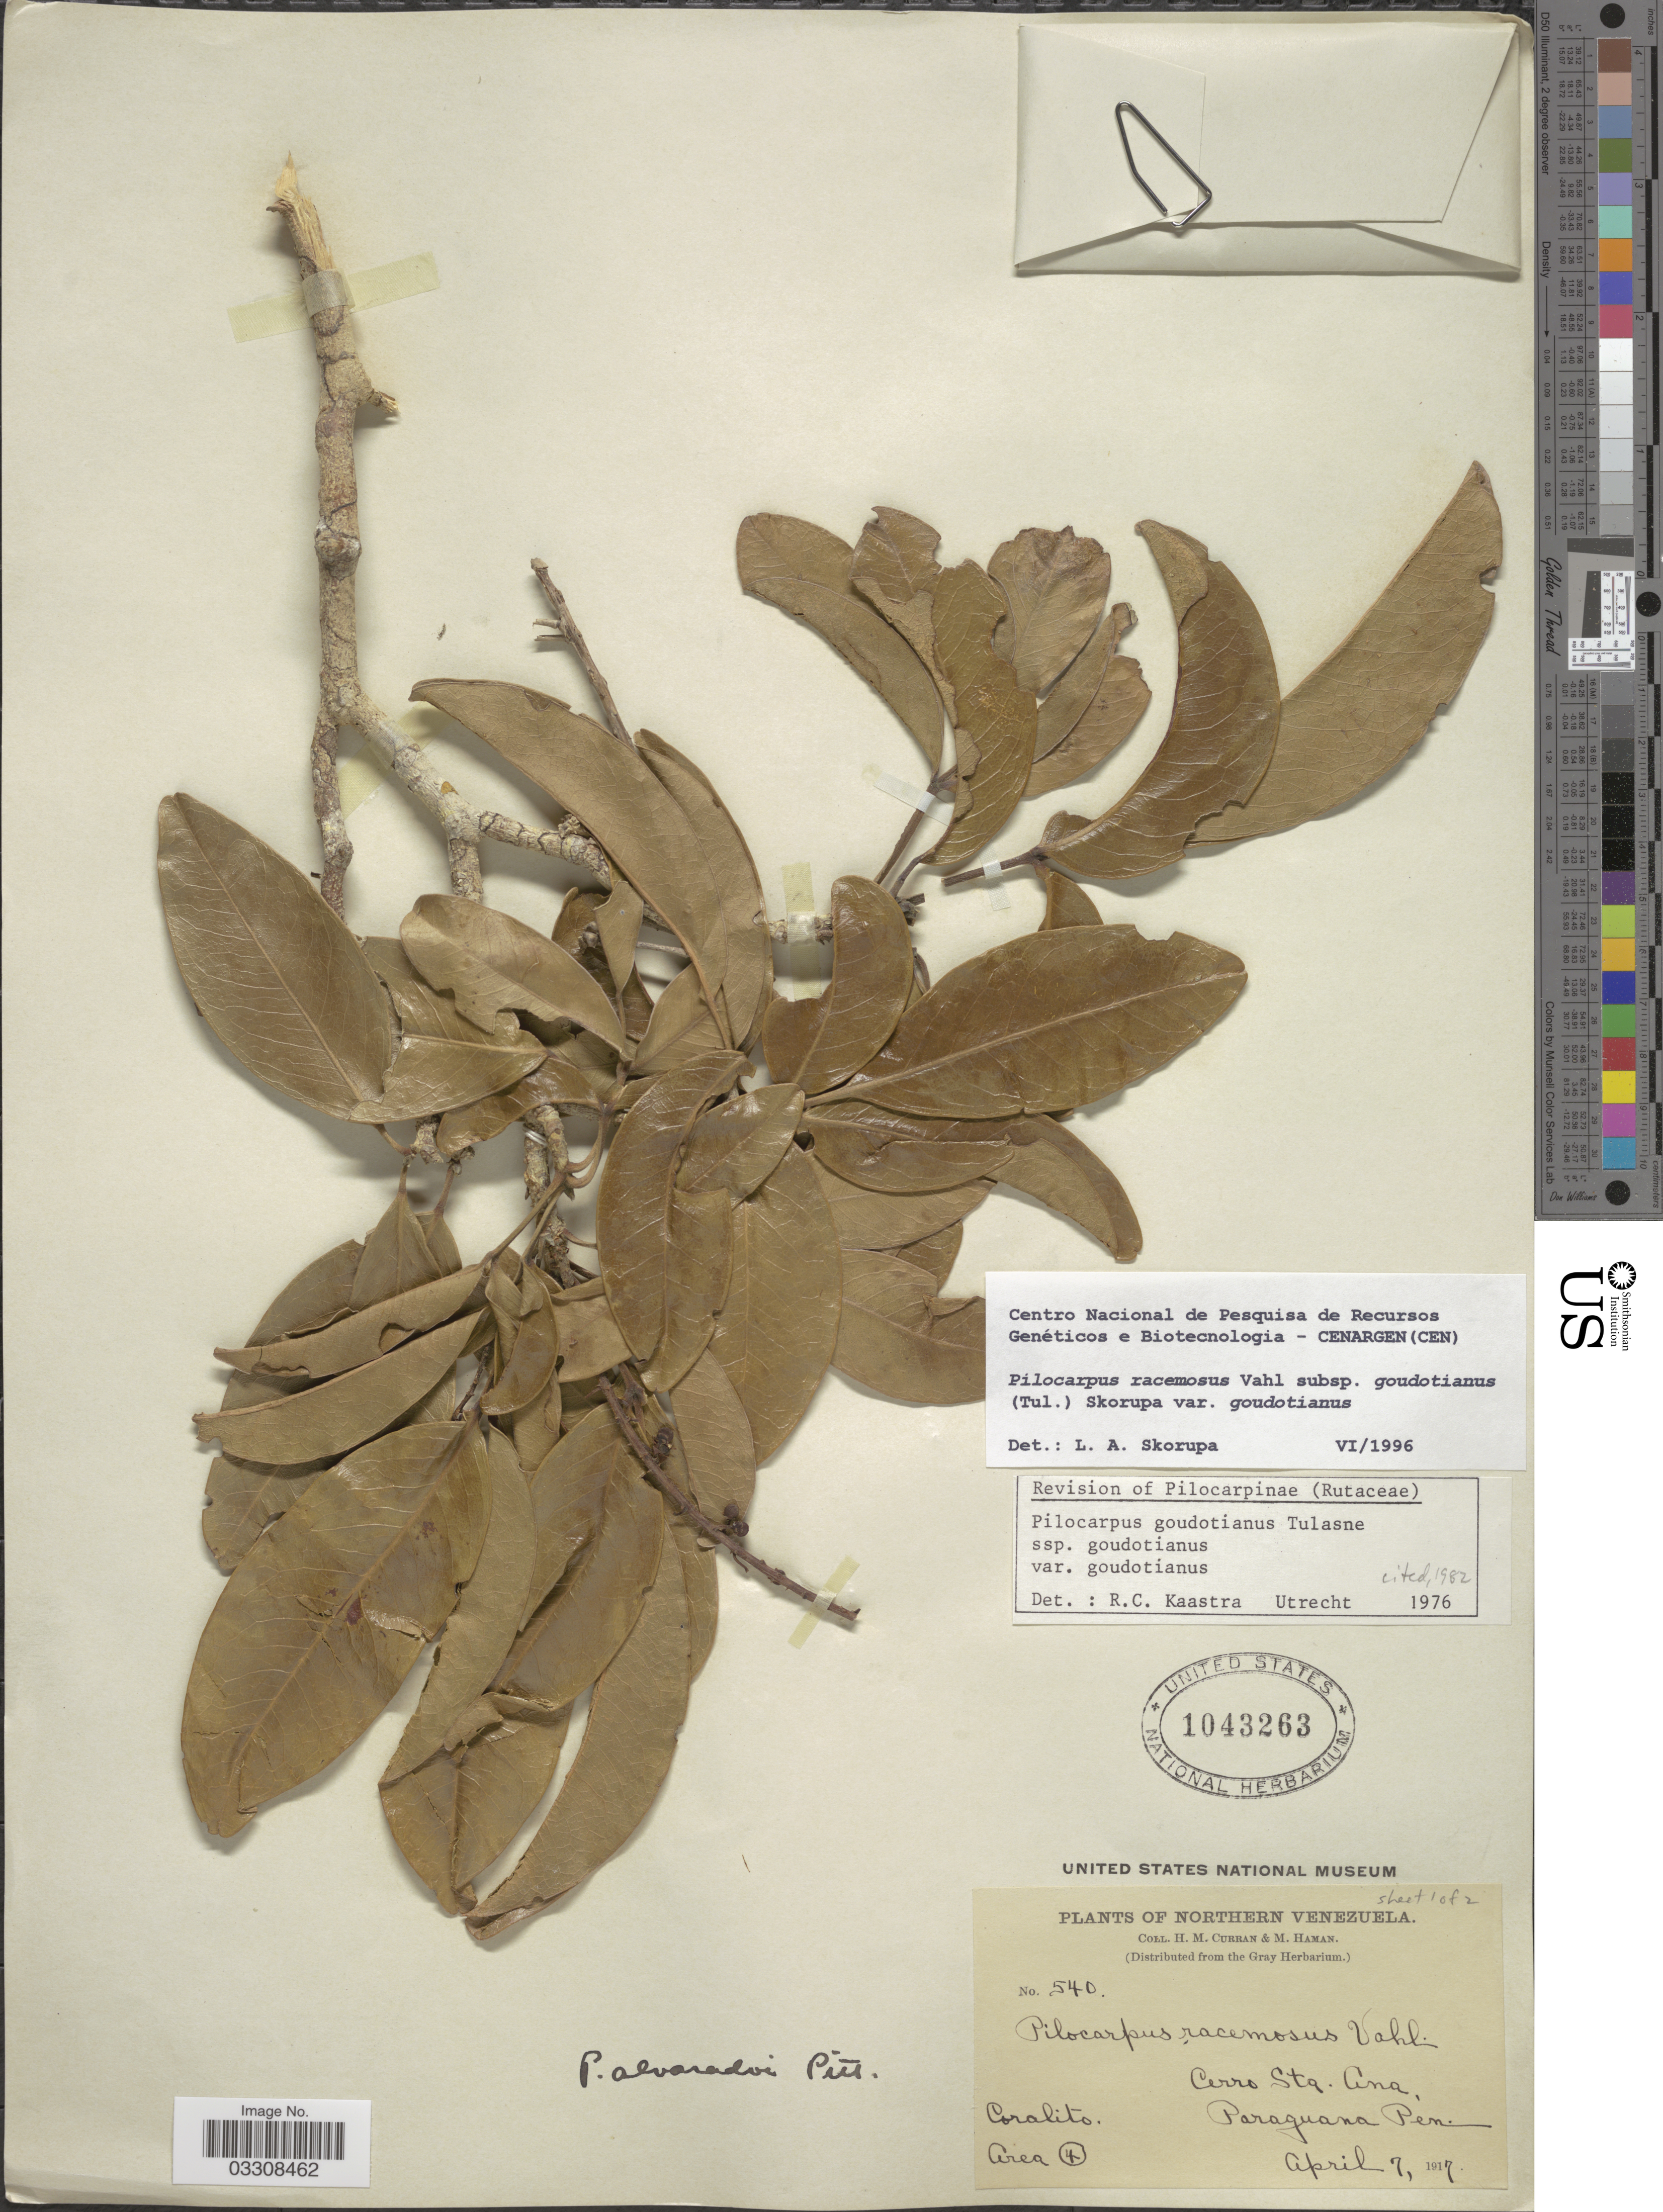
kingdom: Plantae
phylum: Tracheophyta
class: Magnoliopsida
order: Sapindales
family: Rutaceae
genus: Pilocarpus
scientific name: Pilocarpus racemosus subsp. goudotianus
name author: (Tul.) Skorupa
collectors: H. M. Curran & M. Haman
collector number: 540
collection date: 1917-04-07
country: Venezuela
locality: Northern Venezuela. Cerro Sta. Ana, Paraguana Pen. Coralito. Area 4.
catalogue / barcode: US 1043263